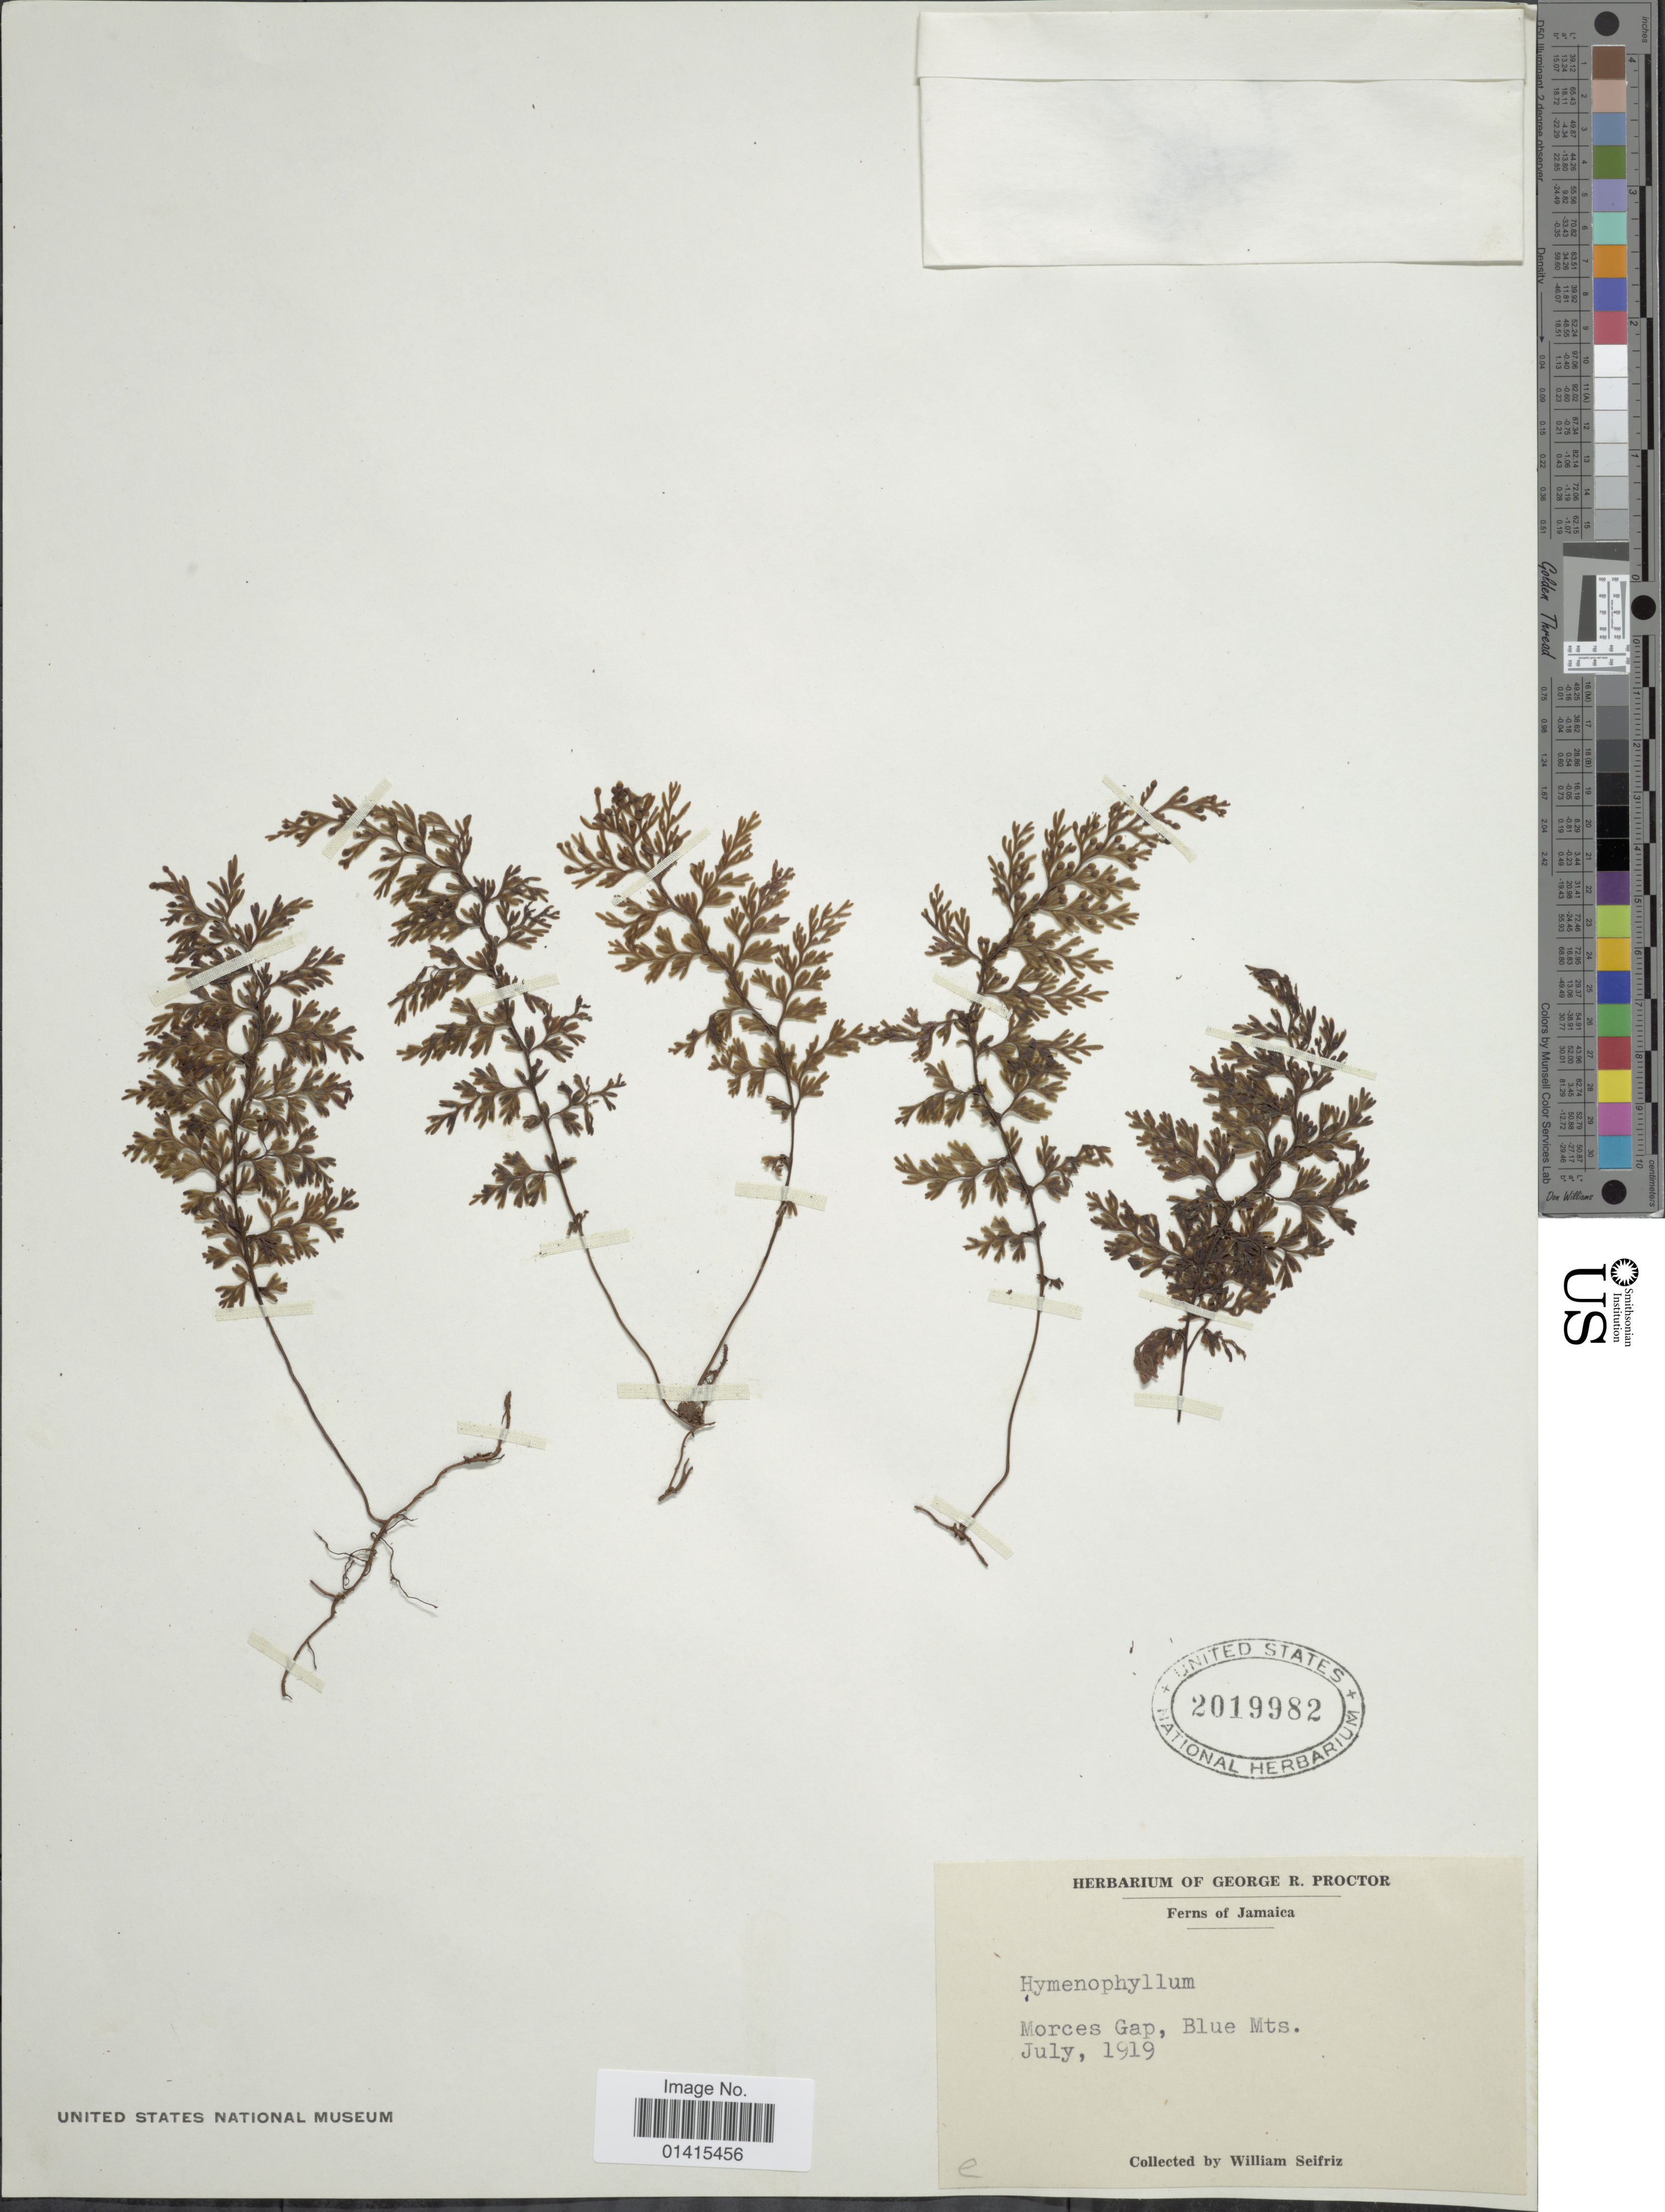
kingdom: Plantae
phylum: Tracheophyta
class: Polypodiopsida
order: Hymenophyllales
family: Hymenophyllaceae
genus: Hymenophyllum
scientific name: Hymenophyllum polyanthos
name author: (Sw.) Sw.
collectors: W. Seifriz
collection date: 1919-07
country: Jamaica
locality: Morce's Gap, Blue mts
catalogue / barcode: US 2019982